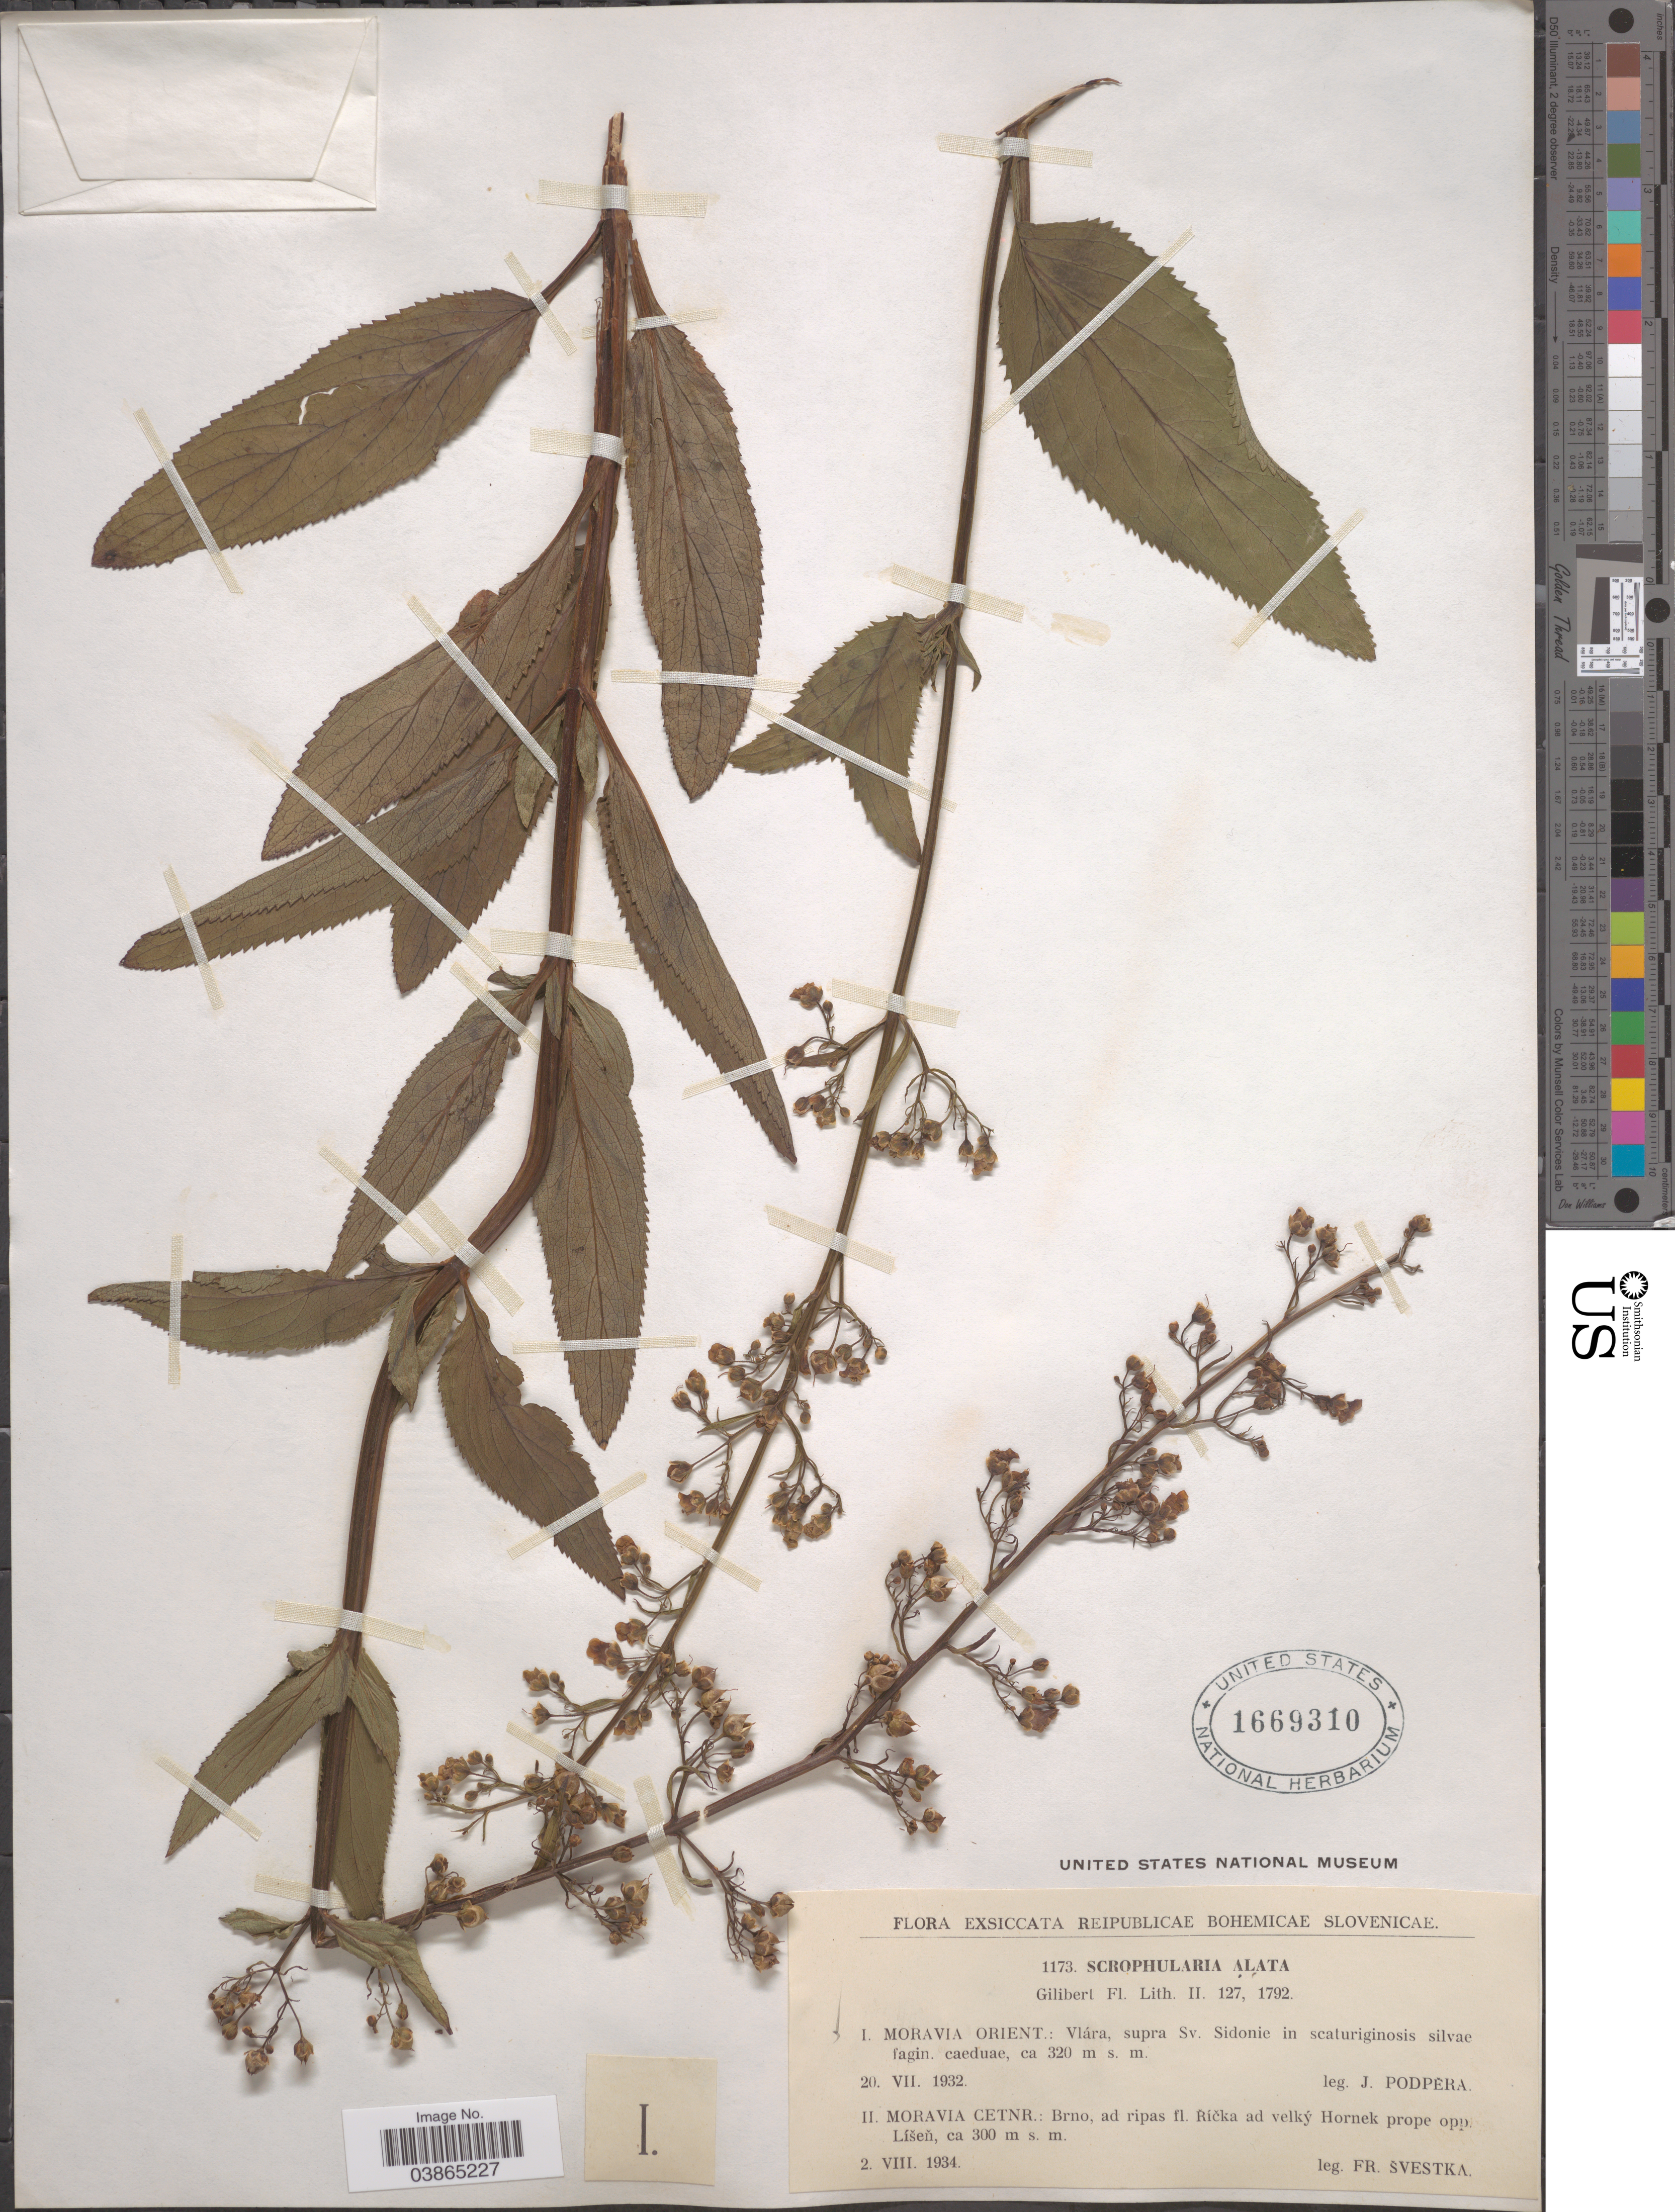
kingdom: Plantae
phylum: Tracheophyta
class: Magnoliopsida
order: Lamiales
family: Scrophulariaceae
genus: Scrophularia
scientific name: Scrophularia alata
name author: A. Gray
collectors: J. Podpera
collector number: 1173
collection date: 1932-07-20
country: Czechia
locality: Reipublicae Bohemicae Slovenicae. Moravia Orient.: Vlára, supra Sv. Sidonie in scaturiginosis silvae fagin. caeduae.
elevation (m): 320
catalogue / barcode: US 1669310